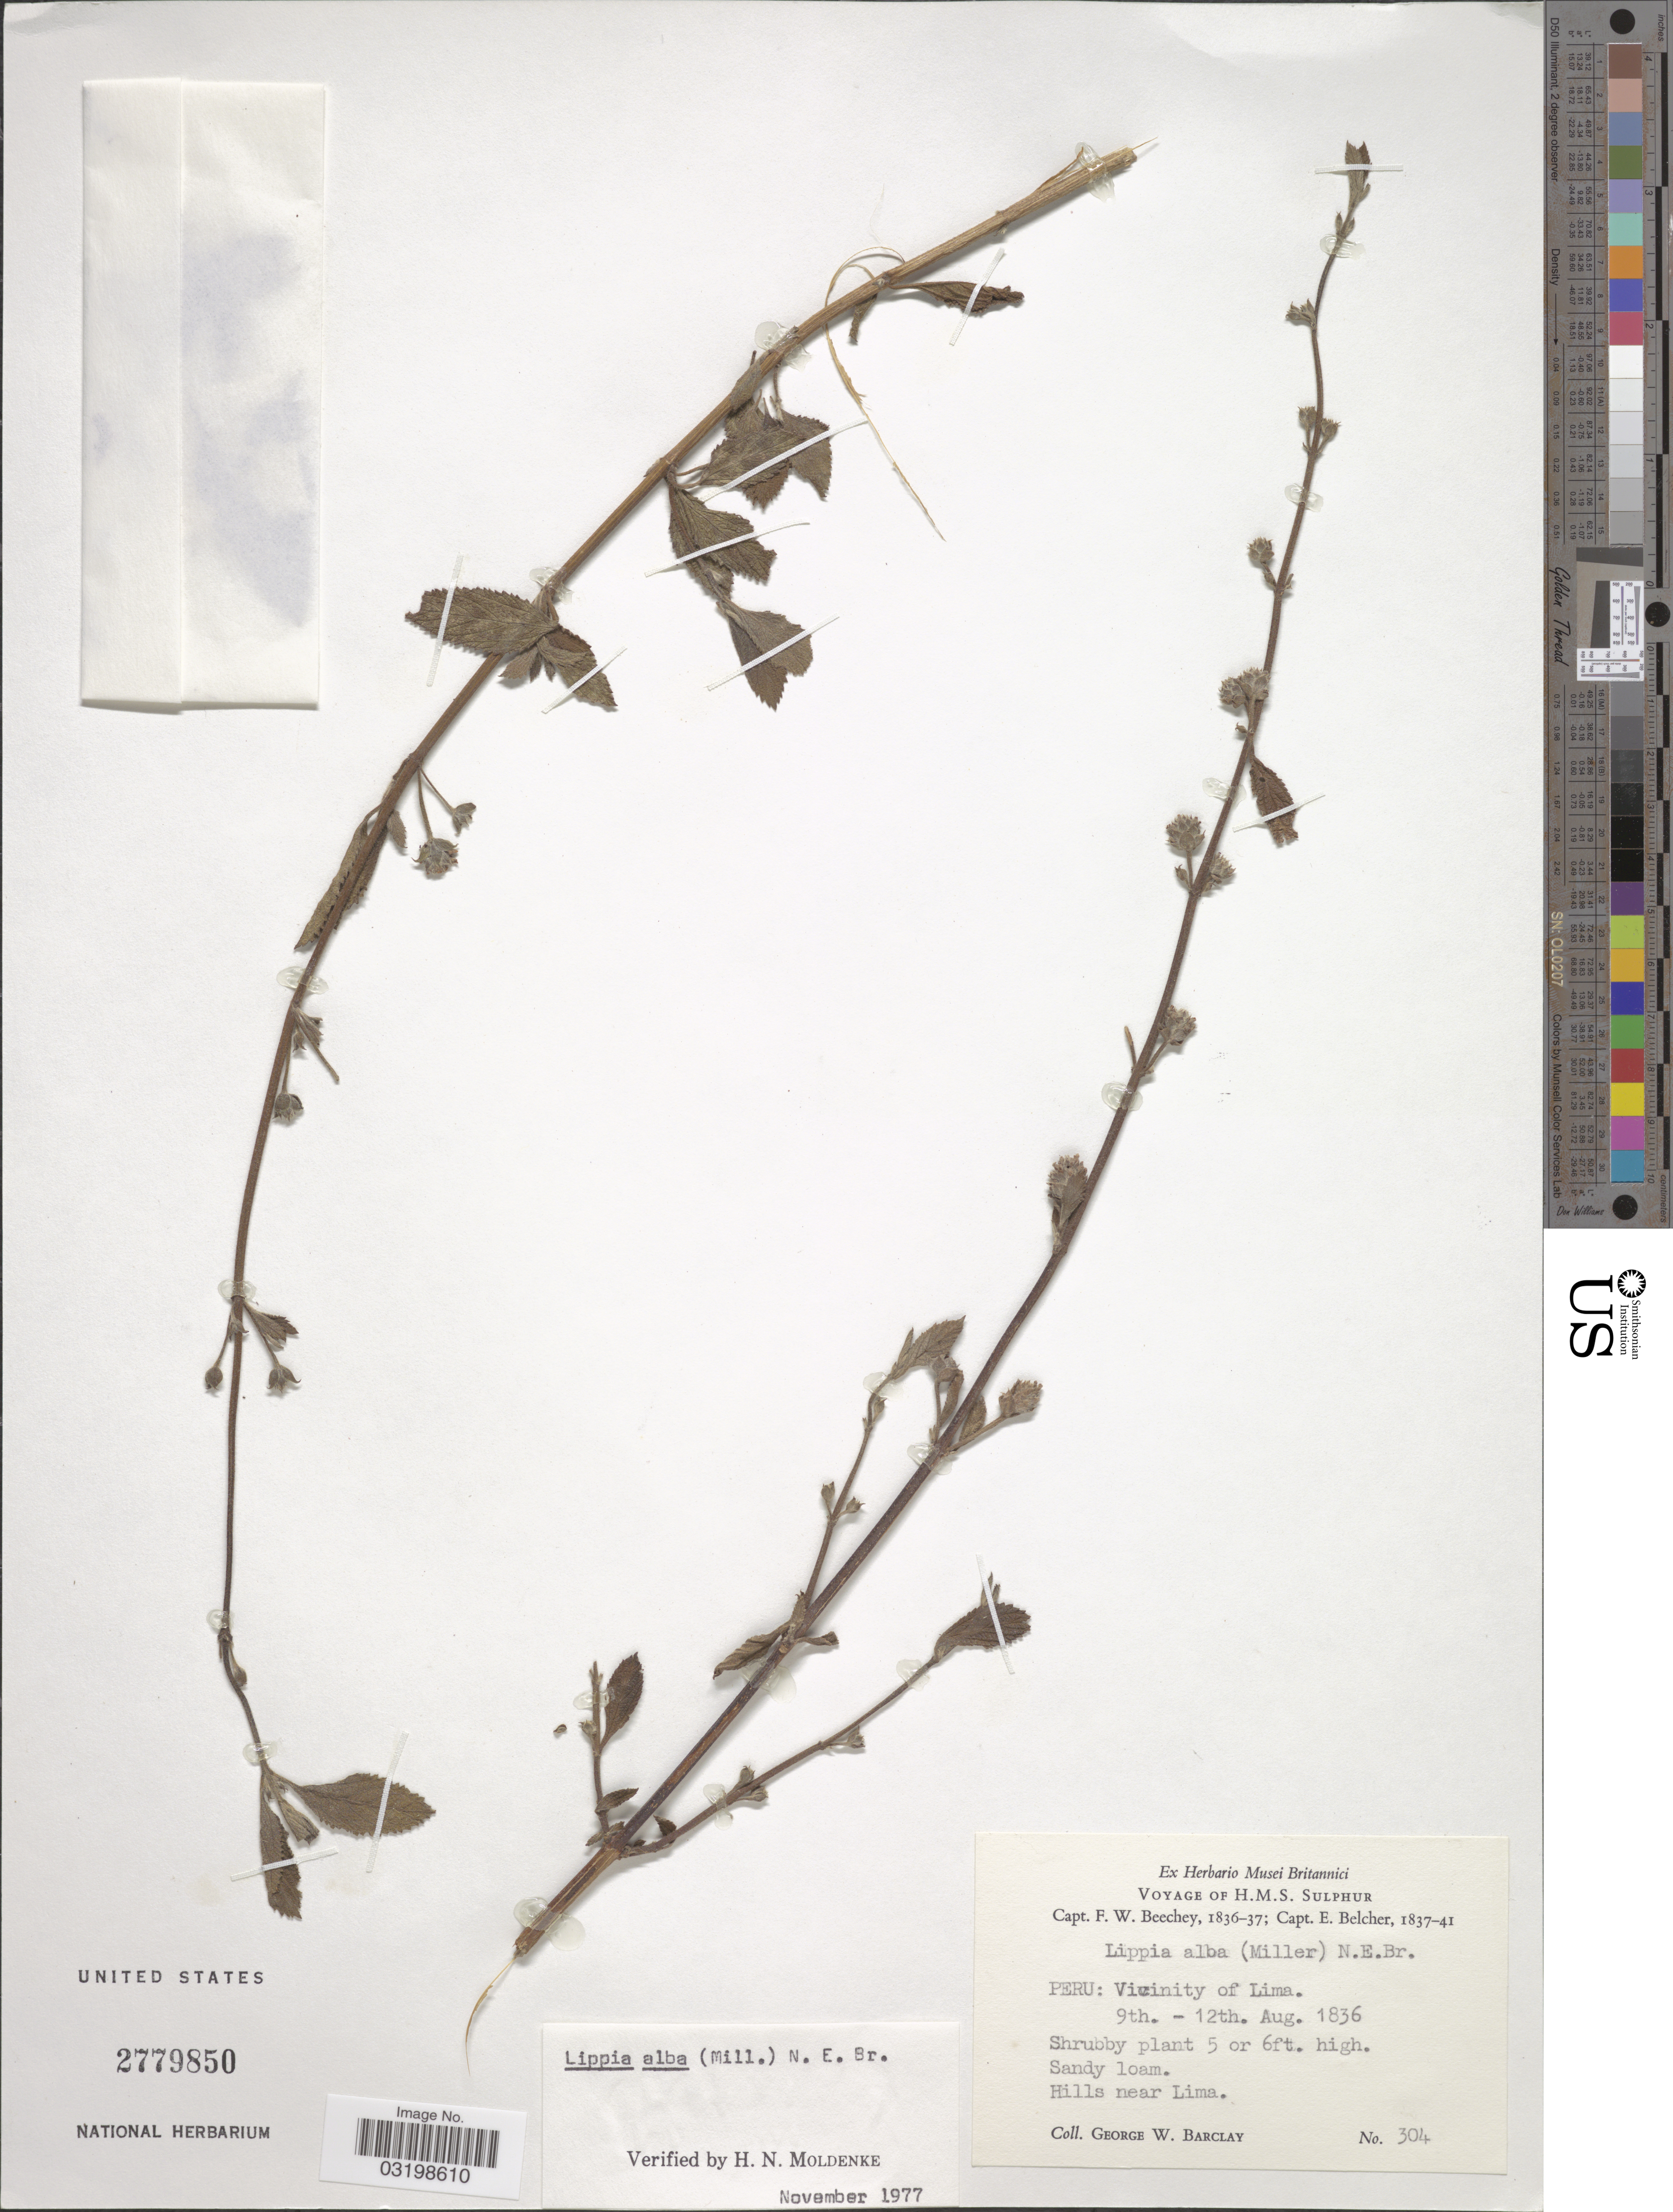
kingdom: Plantae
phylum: Tracheophyta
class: Magnoliopsida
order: Lamiales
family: Verbenaceae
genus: Lippia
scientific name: Lippia alba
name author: (Mill.) N.E. Br. ex Britton & P. Wilson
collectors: G. W. Barclay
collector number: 304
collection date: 1836-08-09/1836-08-12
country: Peru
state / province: Lima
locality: Vicinity of Lima. Hills near Lima.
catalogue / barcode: US 2779850